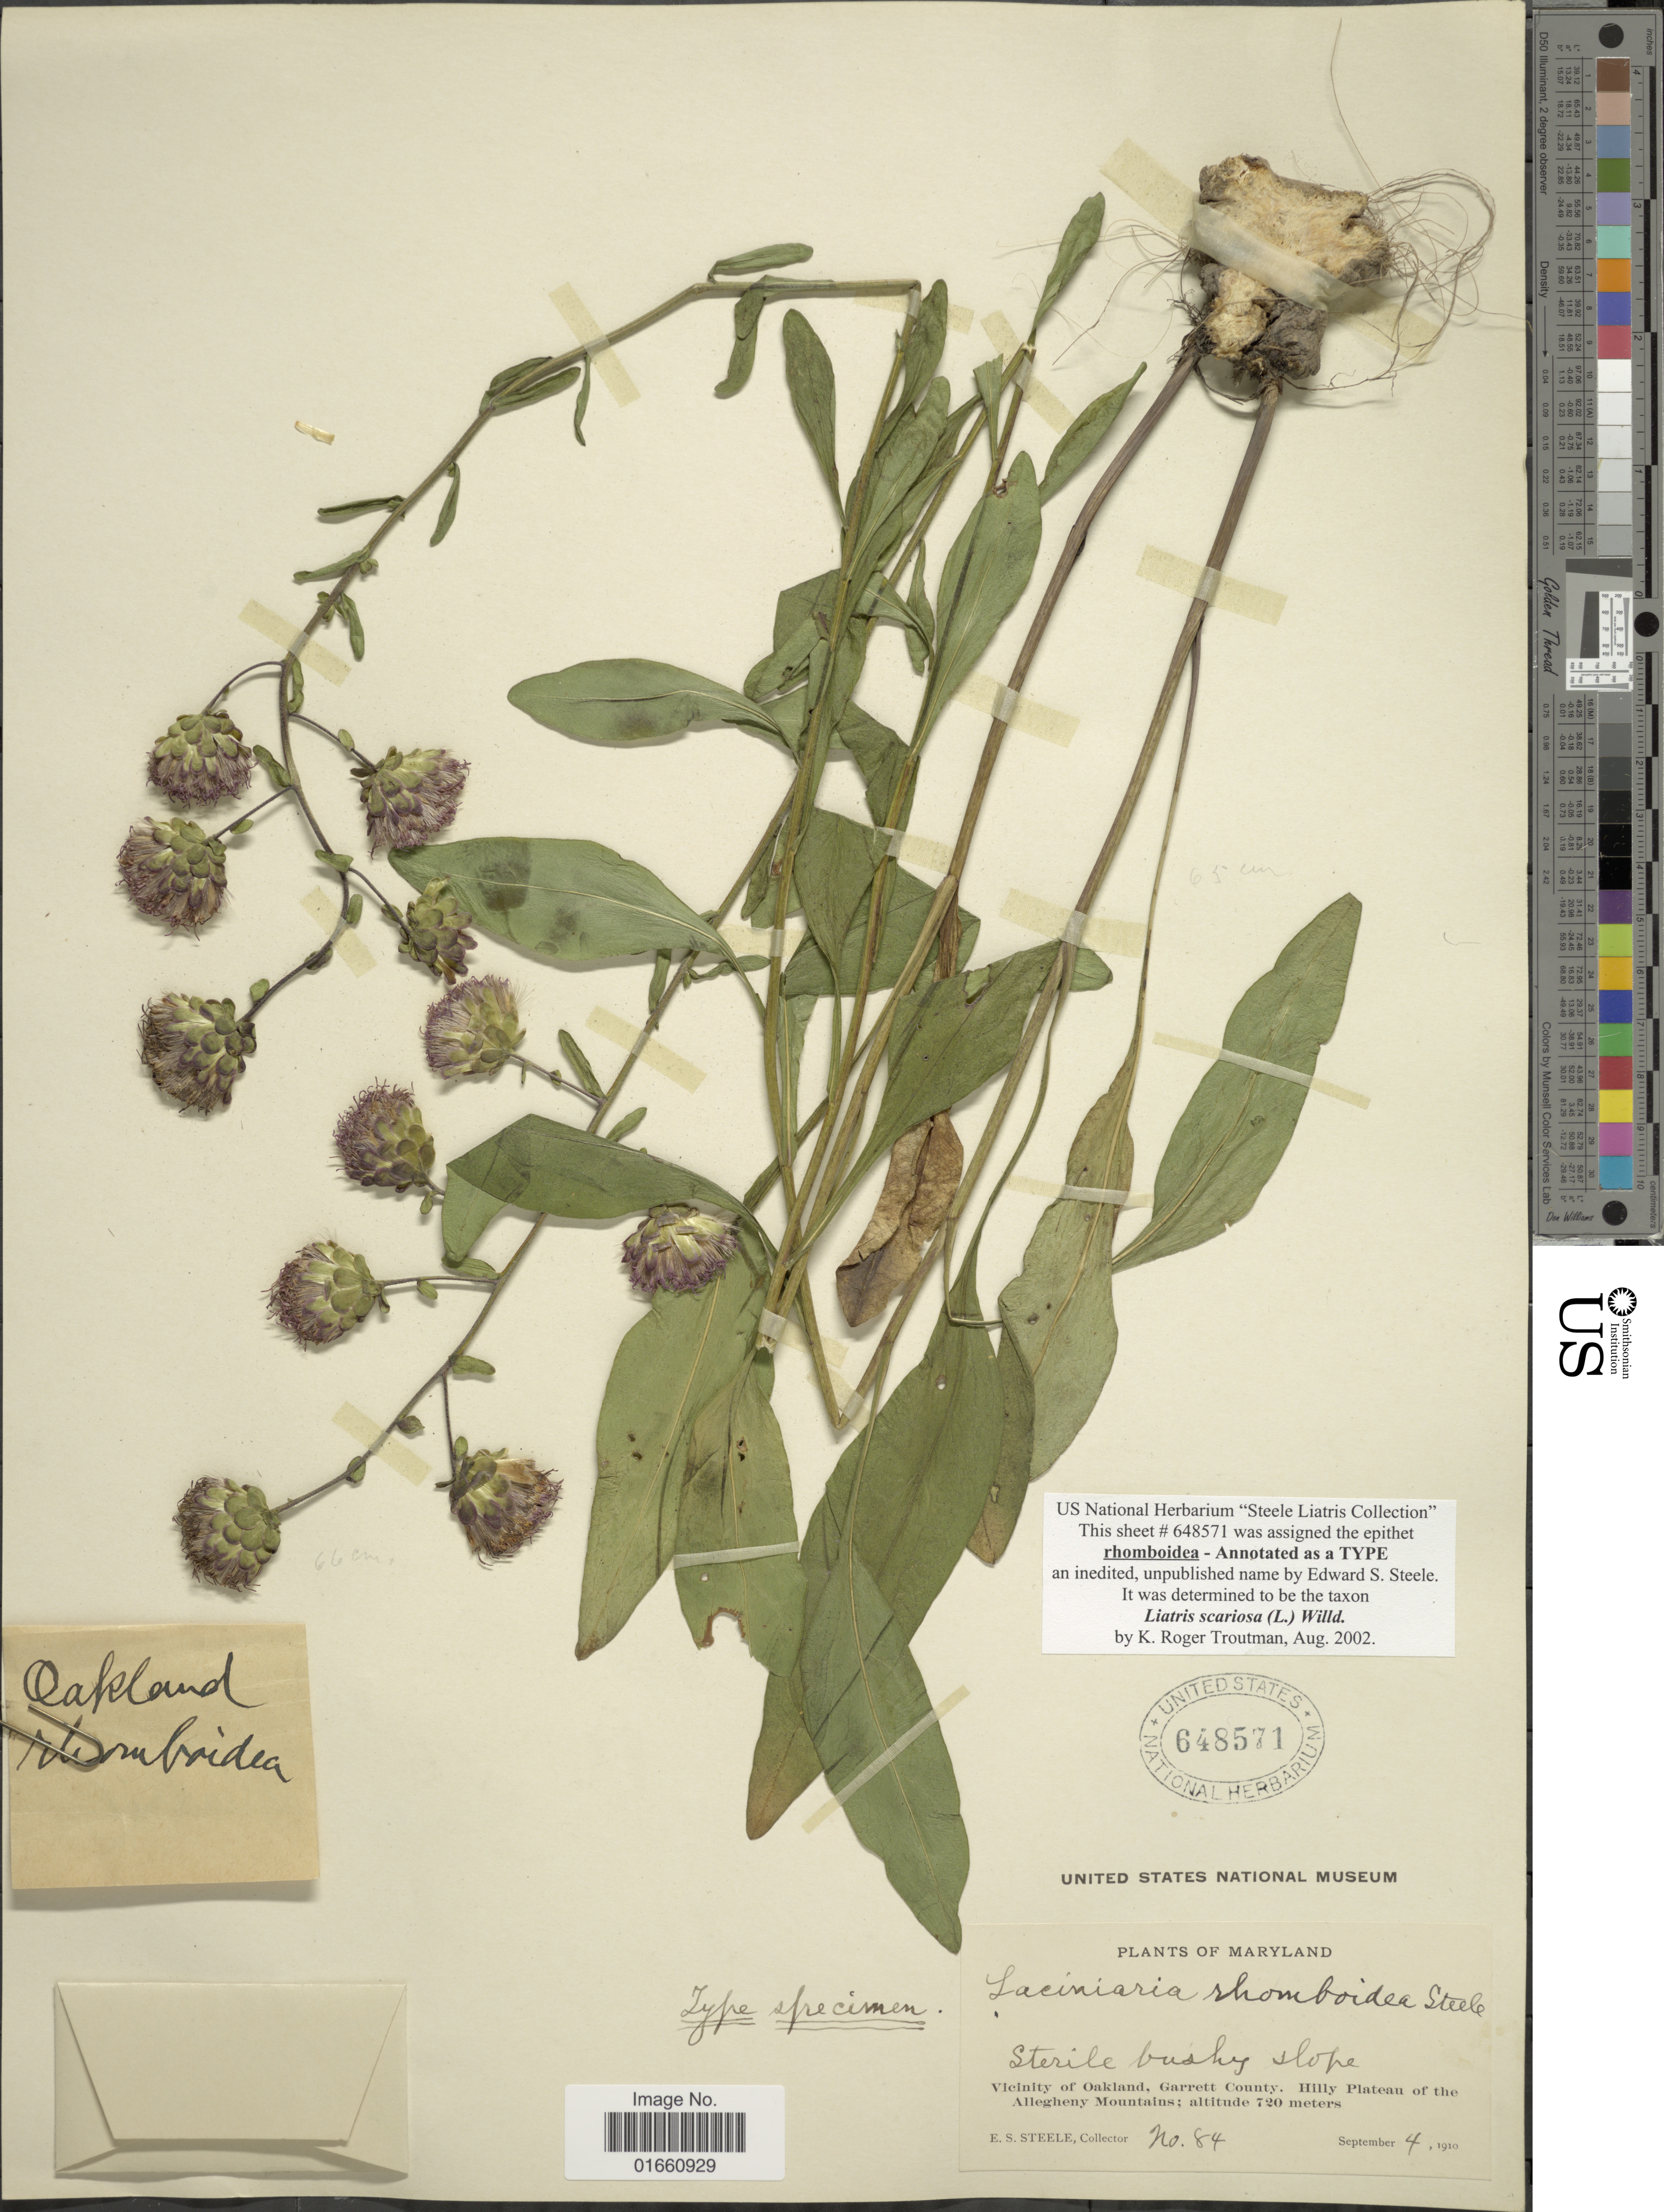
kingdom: Plantae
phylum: Tracheophyta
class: Magnoliopsida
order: Asterales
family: Asteraceae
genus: Liatris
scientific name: Liatris scariosa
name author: (L.) Willd.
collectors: E. Steele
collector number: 84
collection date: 1910-09-04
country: United States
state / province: Maryland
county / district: Garrett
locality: Vicinity of Oakland, Garrett County, Hill Plateau of the Allegheny Mountains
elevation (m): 720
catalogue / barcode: US 648571